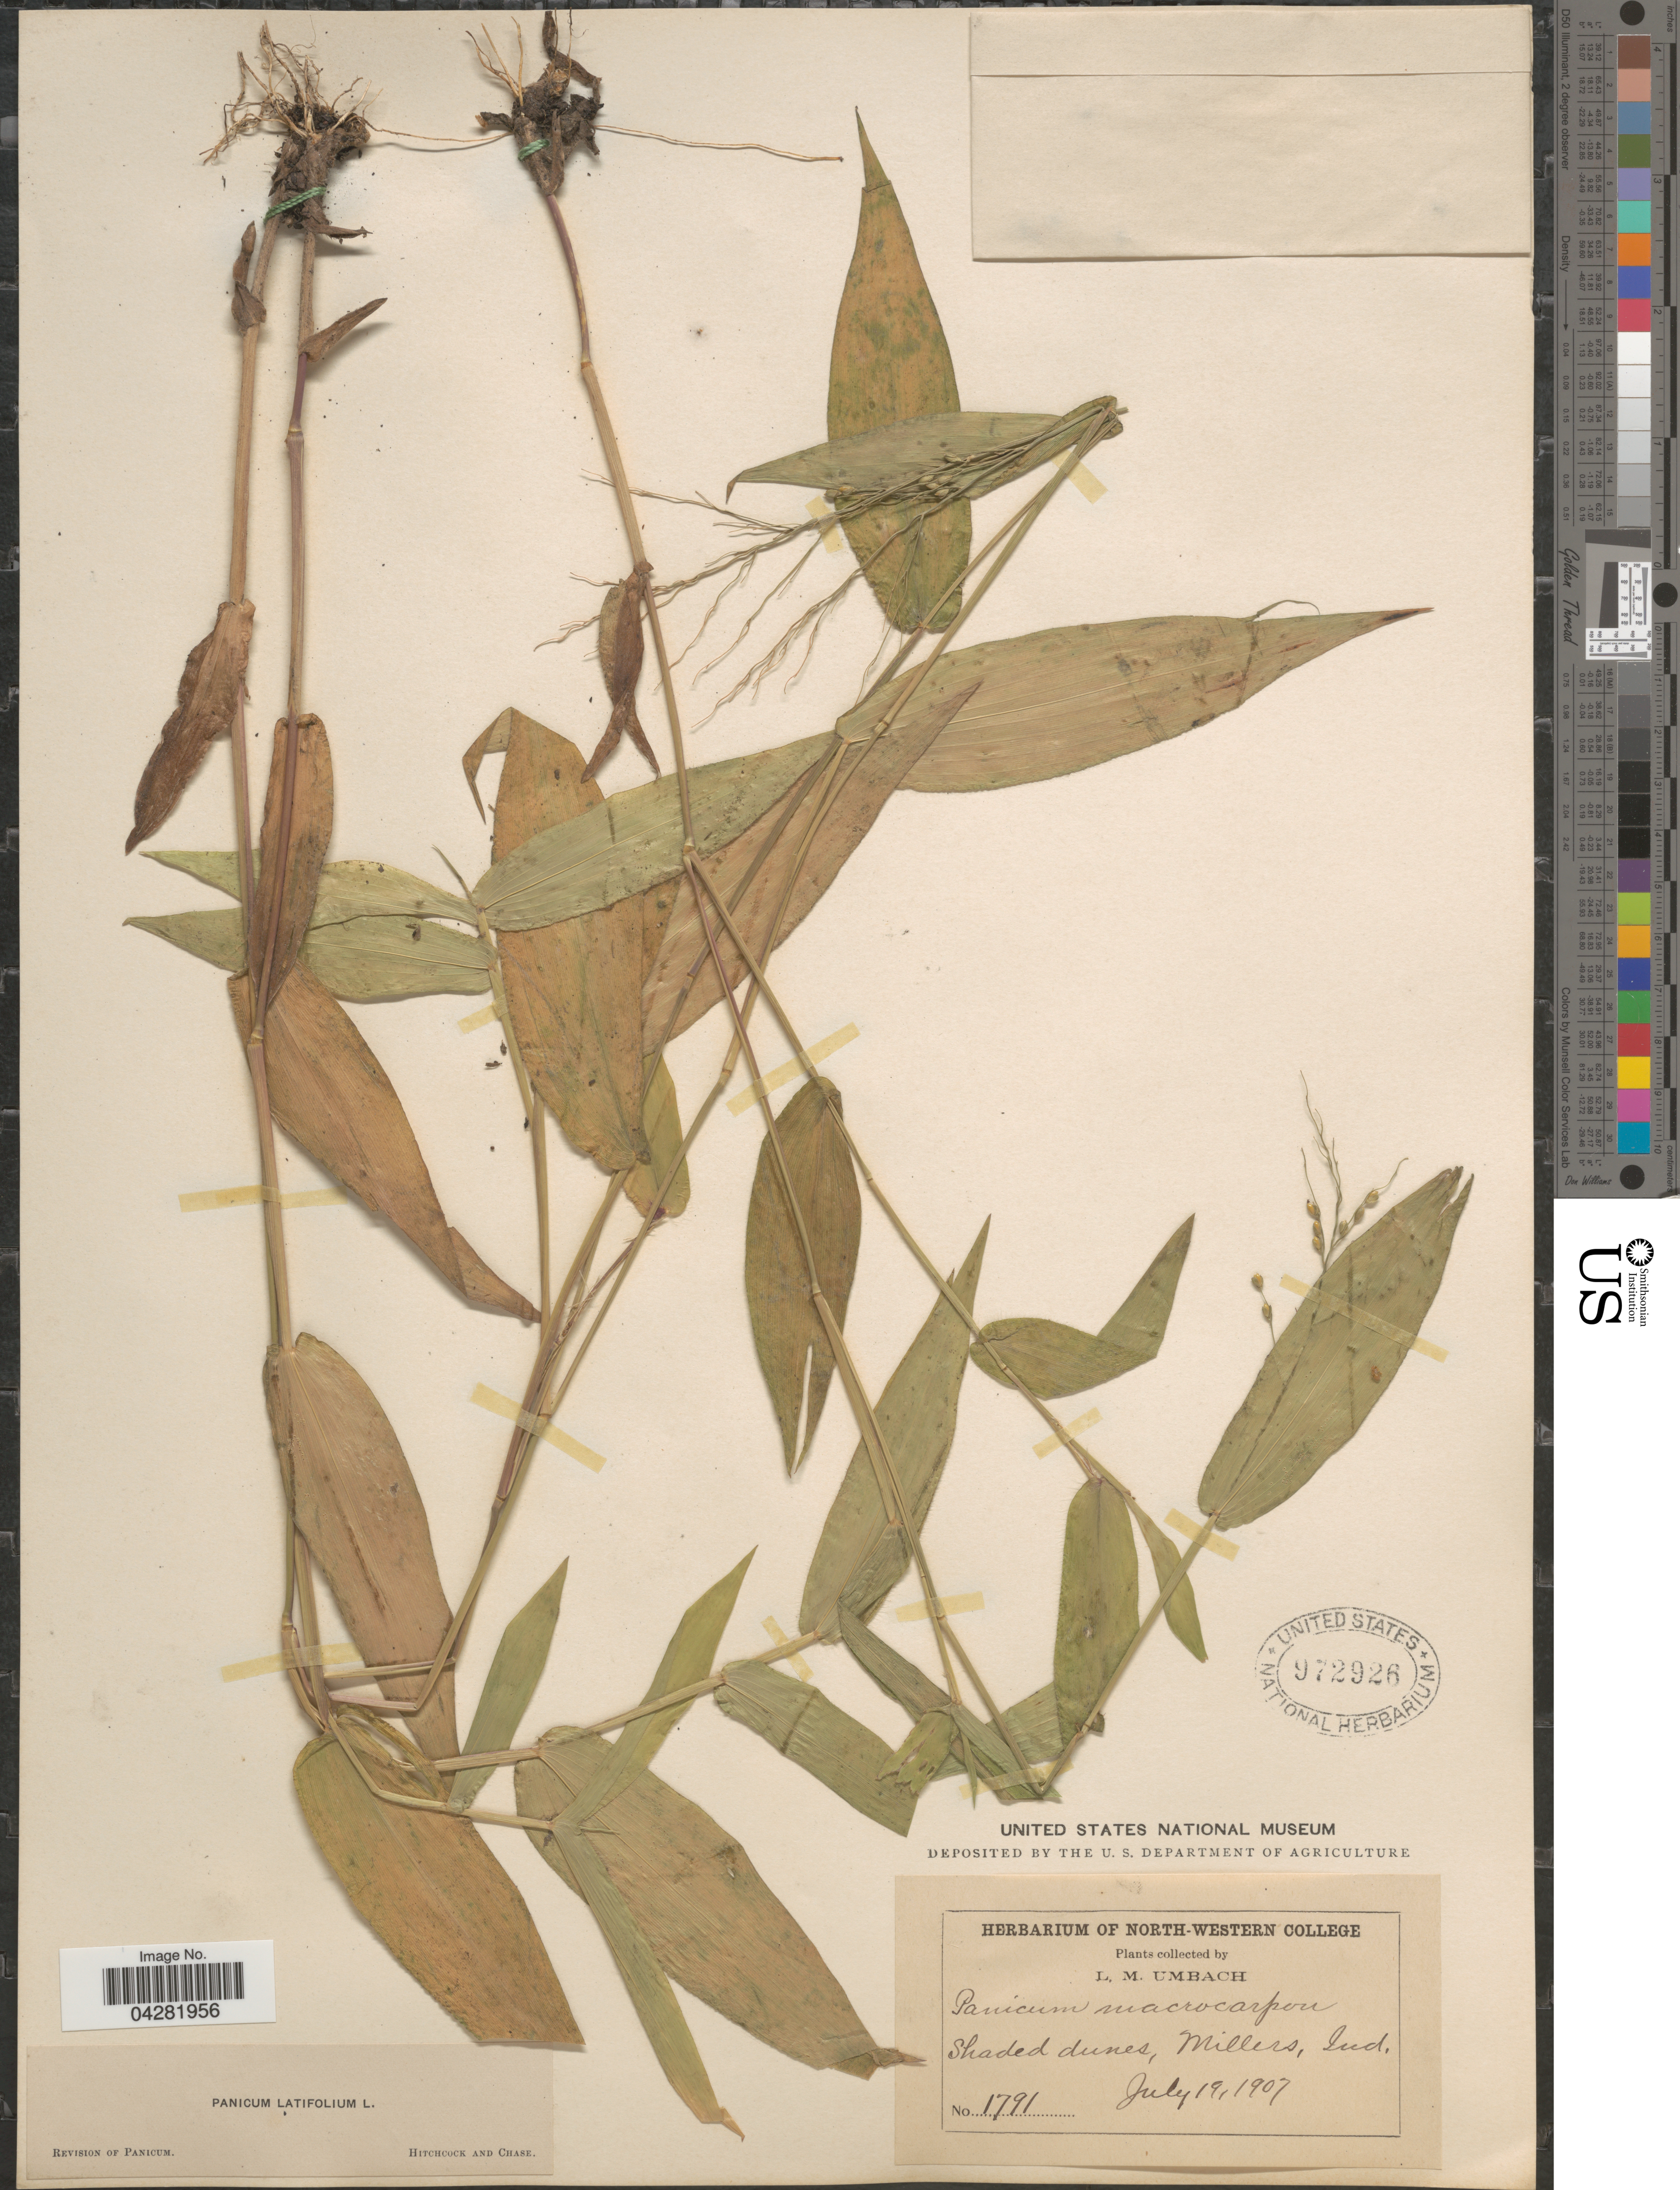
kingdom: Plantae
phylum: Tracheophyta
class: Liliopsida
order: Poales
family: Poaceae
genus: Dichanthelium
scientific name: Dichanthelium latifolium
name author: (L.) Harvill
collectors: L. M. Umbach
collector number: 1791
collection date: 1907-07-19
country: United States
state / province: Indiana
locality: Millers.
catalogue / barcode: US 972926